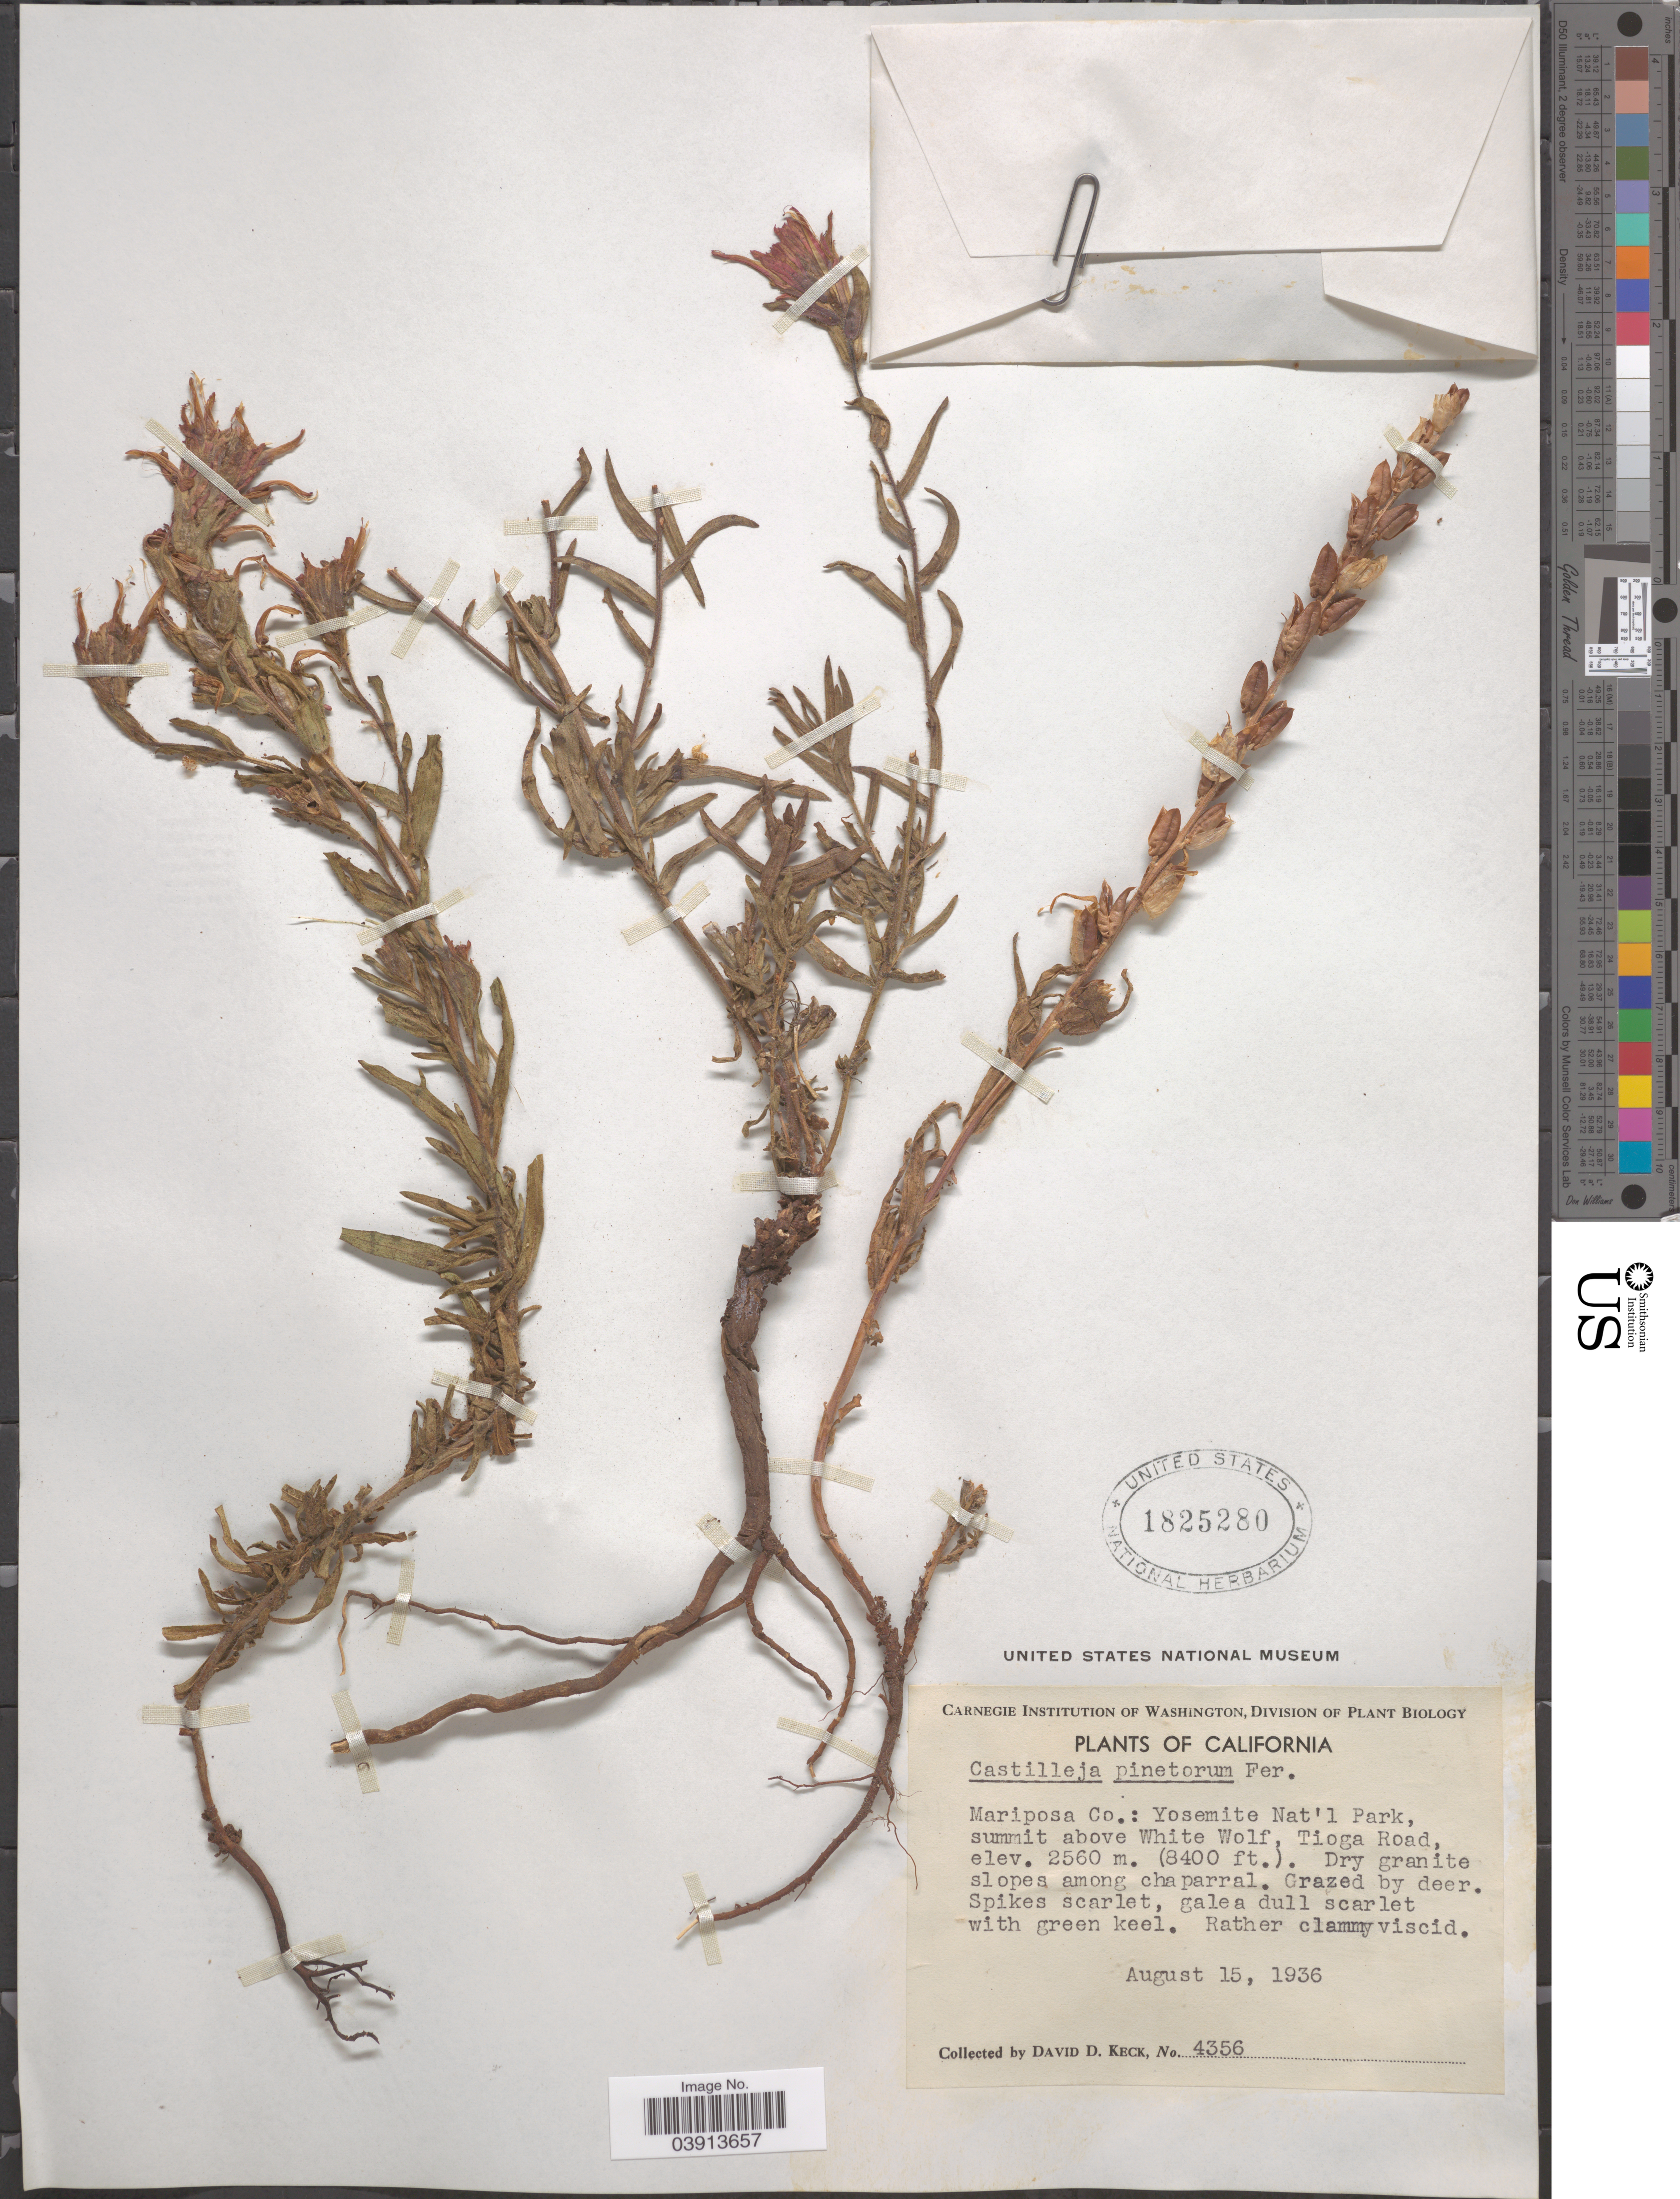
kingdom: Plantae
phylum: Tracheophyta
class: Magnoliopsida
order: Lamiales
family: Orobanchaceae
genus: Castilleja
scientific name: Castilleja pinetorum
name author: Fernald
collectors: D. D. Keck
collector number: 4356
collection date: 1936-08-15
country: United States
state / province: California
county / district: Mariposa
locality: Mariposa Co.: Yosemite Nat'l Park, summit above White Wolf, Tioga Road.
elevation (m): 2560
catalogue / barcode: US 1825280